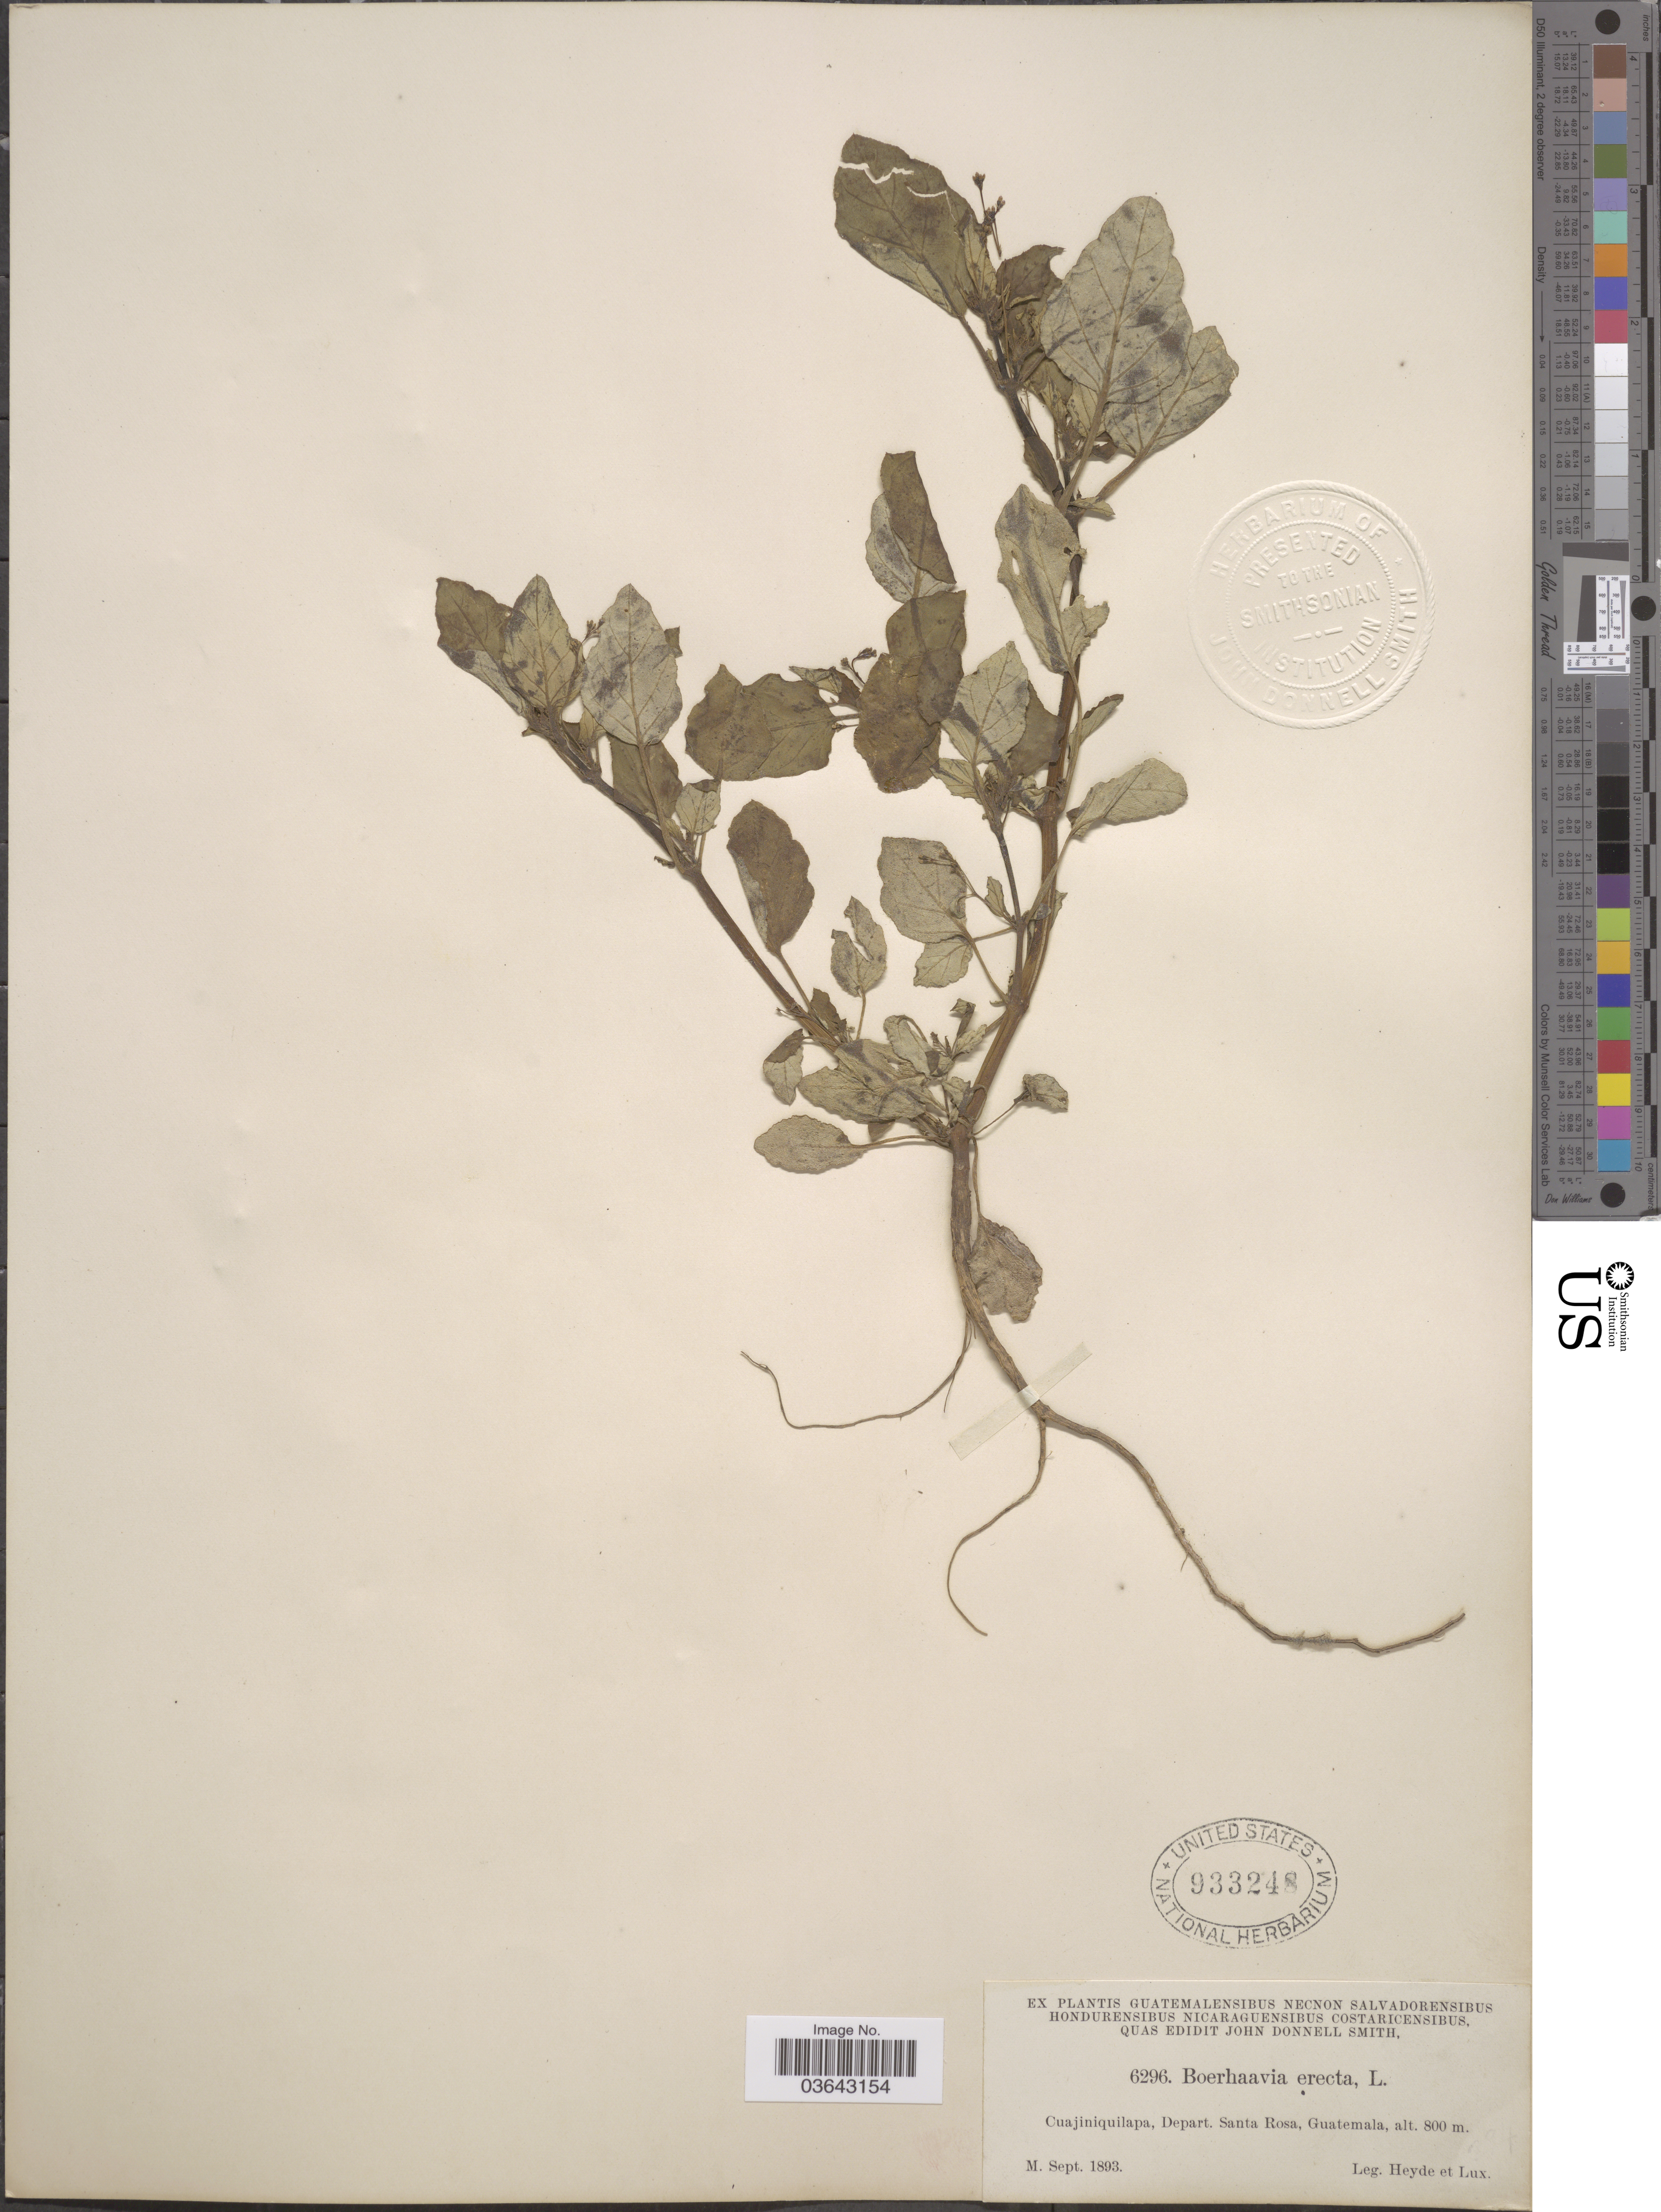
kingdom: Plantae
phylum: Tracheophyta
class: Magnoliopsida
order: Caryophyllales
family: Nyctaginaceae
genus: Boerhavia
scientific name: Boerhavia erecta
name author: L.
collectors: Heyde & Lux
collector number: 6296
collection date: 1893-09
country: Guatemala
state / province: Santa Rosa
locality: Cuajiniquilapa, Depart. Santa Rosa.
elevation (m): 800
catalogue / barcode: US 933248